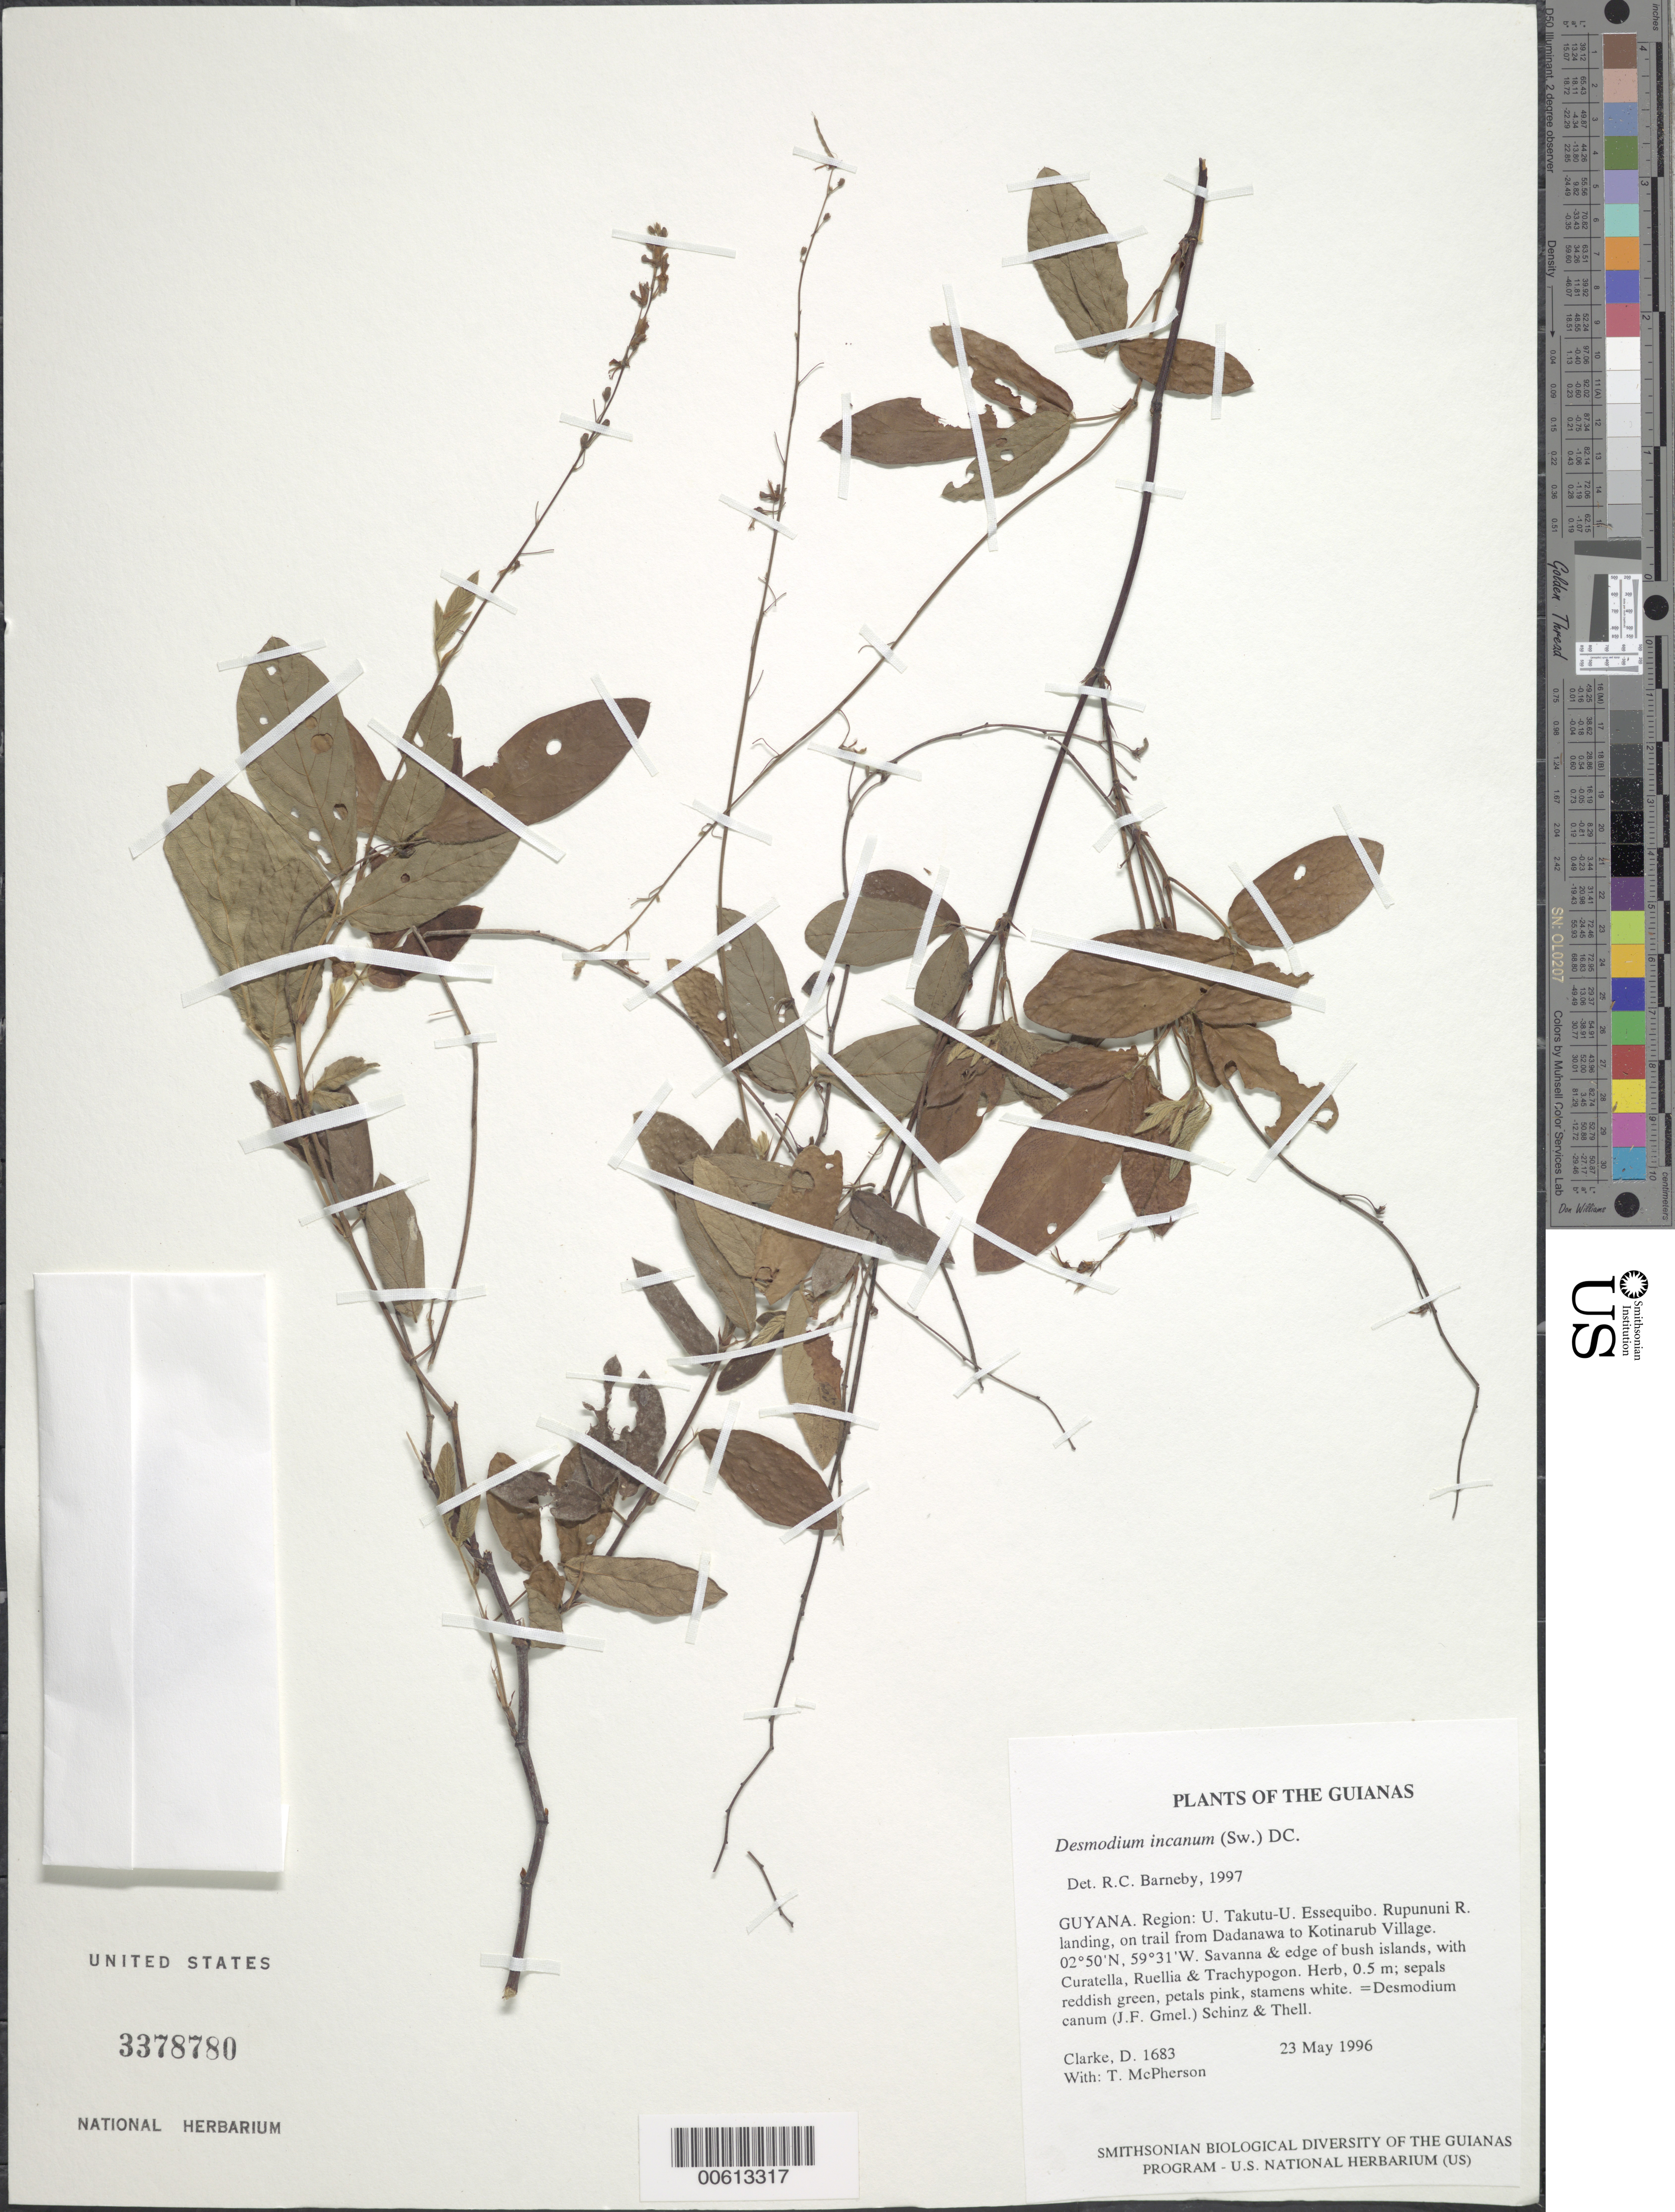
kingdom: Plantae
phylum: Tracheophyta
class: Magnoliopsida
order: Fabales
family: Fabaceae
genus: Desmodium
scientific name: Desmodium incanum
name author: (Sw.) DC.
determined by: Barneby, Rupert C., (NY)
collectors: H. D. Clarke & T. McPherson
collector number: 1683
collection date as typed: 23 May 1996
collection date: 1996-05-23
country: Guyana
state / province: U. Takutu-U. Essequibo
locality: Rupununi R. landing, on trail from Dadanawa to Kotinarub Village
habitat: Savanna & edge of bush islands, with Curatella, Ruellia & Trachypogon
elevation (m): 100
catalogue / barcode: US 3378780